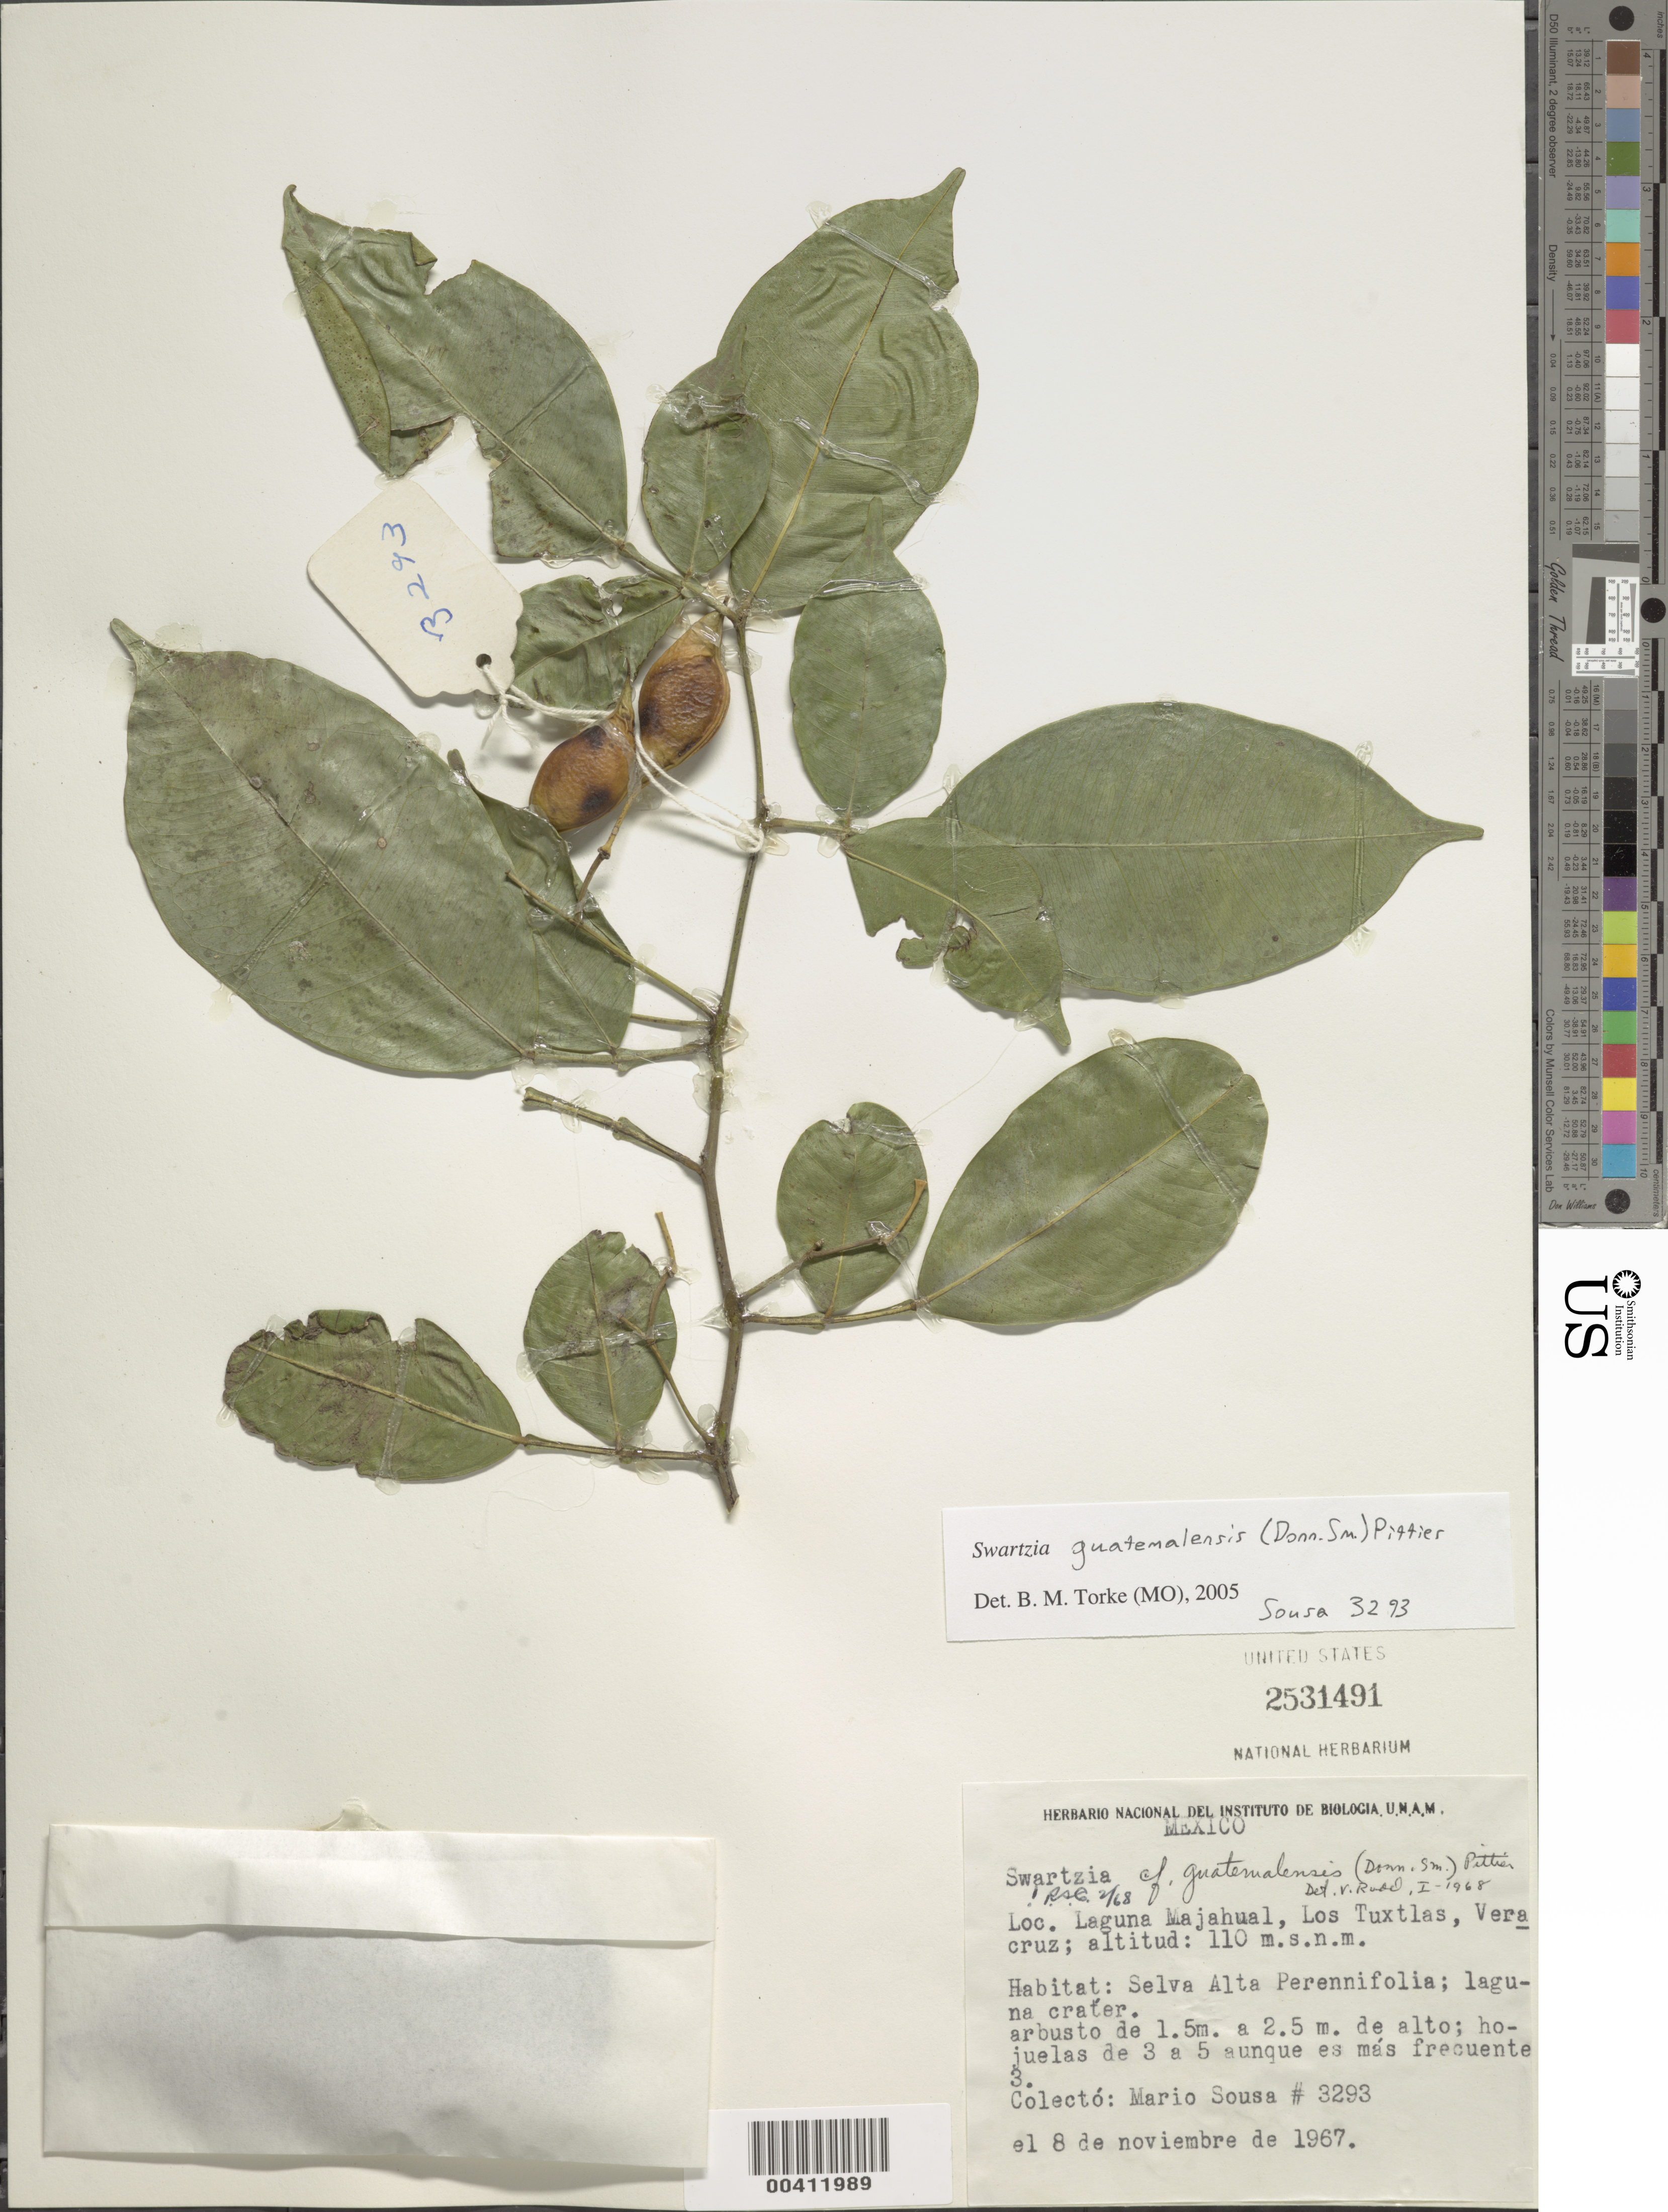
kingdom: Plantae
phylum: Tracheophyta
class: Magnoliopsida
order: Fabales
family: Fabaceae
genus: Swartzia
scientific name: Swartzia guatemalensis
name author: (Donn. Sm.) Pittier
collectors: M. Sousa S.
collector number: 3293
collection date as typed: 08 Nov 1967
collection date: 1967-11-08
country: Mexico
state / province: Veracruz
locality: Laguna majahual, los tuxtlas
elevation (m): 110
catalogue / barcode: US 2531491